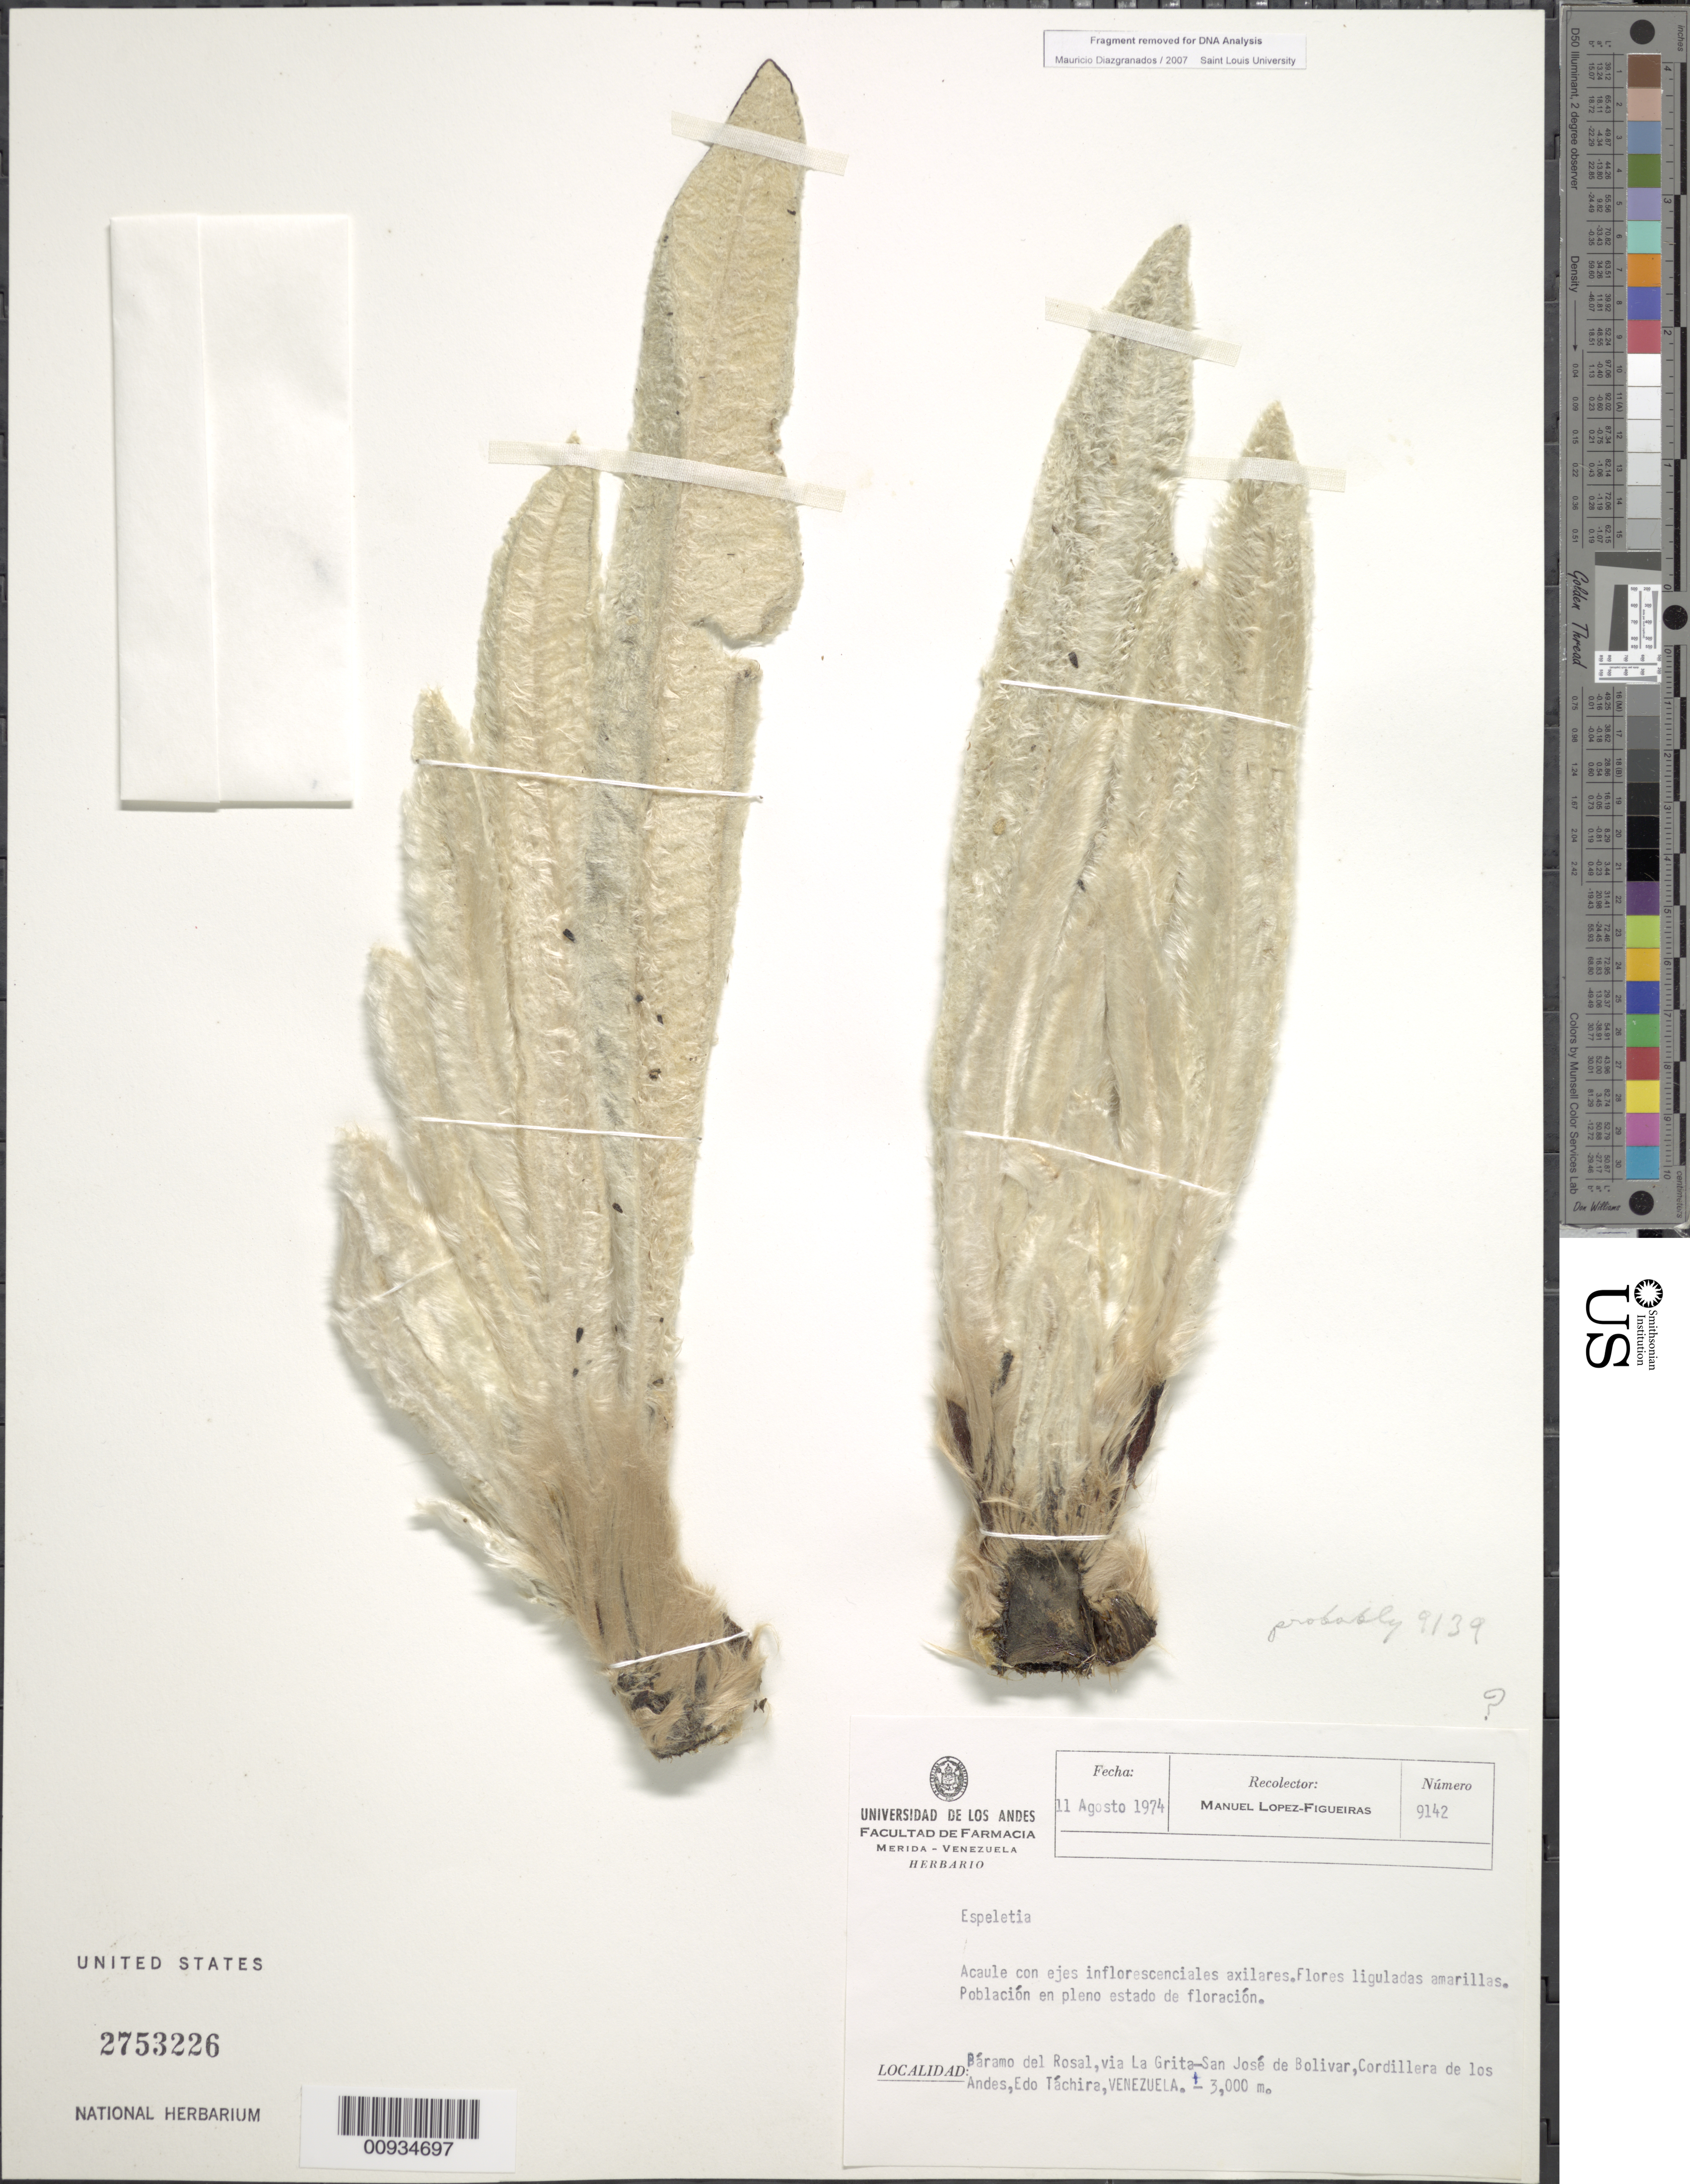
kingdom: Plantae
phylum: Tracheophyta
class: Magnoliopsida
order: Asterales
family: Asteraceae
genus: Espeletiopsis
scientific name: Espeletiopsis meridensis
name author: (Cuatrec.) Cuatrec.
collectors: M. López Figueiras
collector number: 9142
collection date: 1974-08-11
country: Venezuela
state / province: Tachira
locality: Paramo del Rosal, via La Gria-San Jose de Bolivar, Cordillera de los Andes, Edo Tachira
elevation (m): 3000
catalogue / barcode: US 2753226